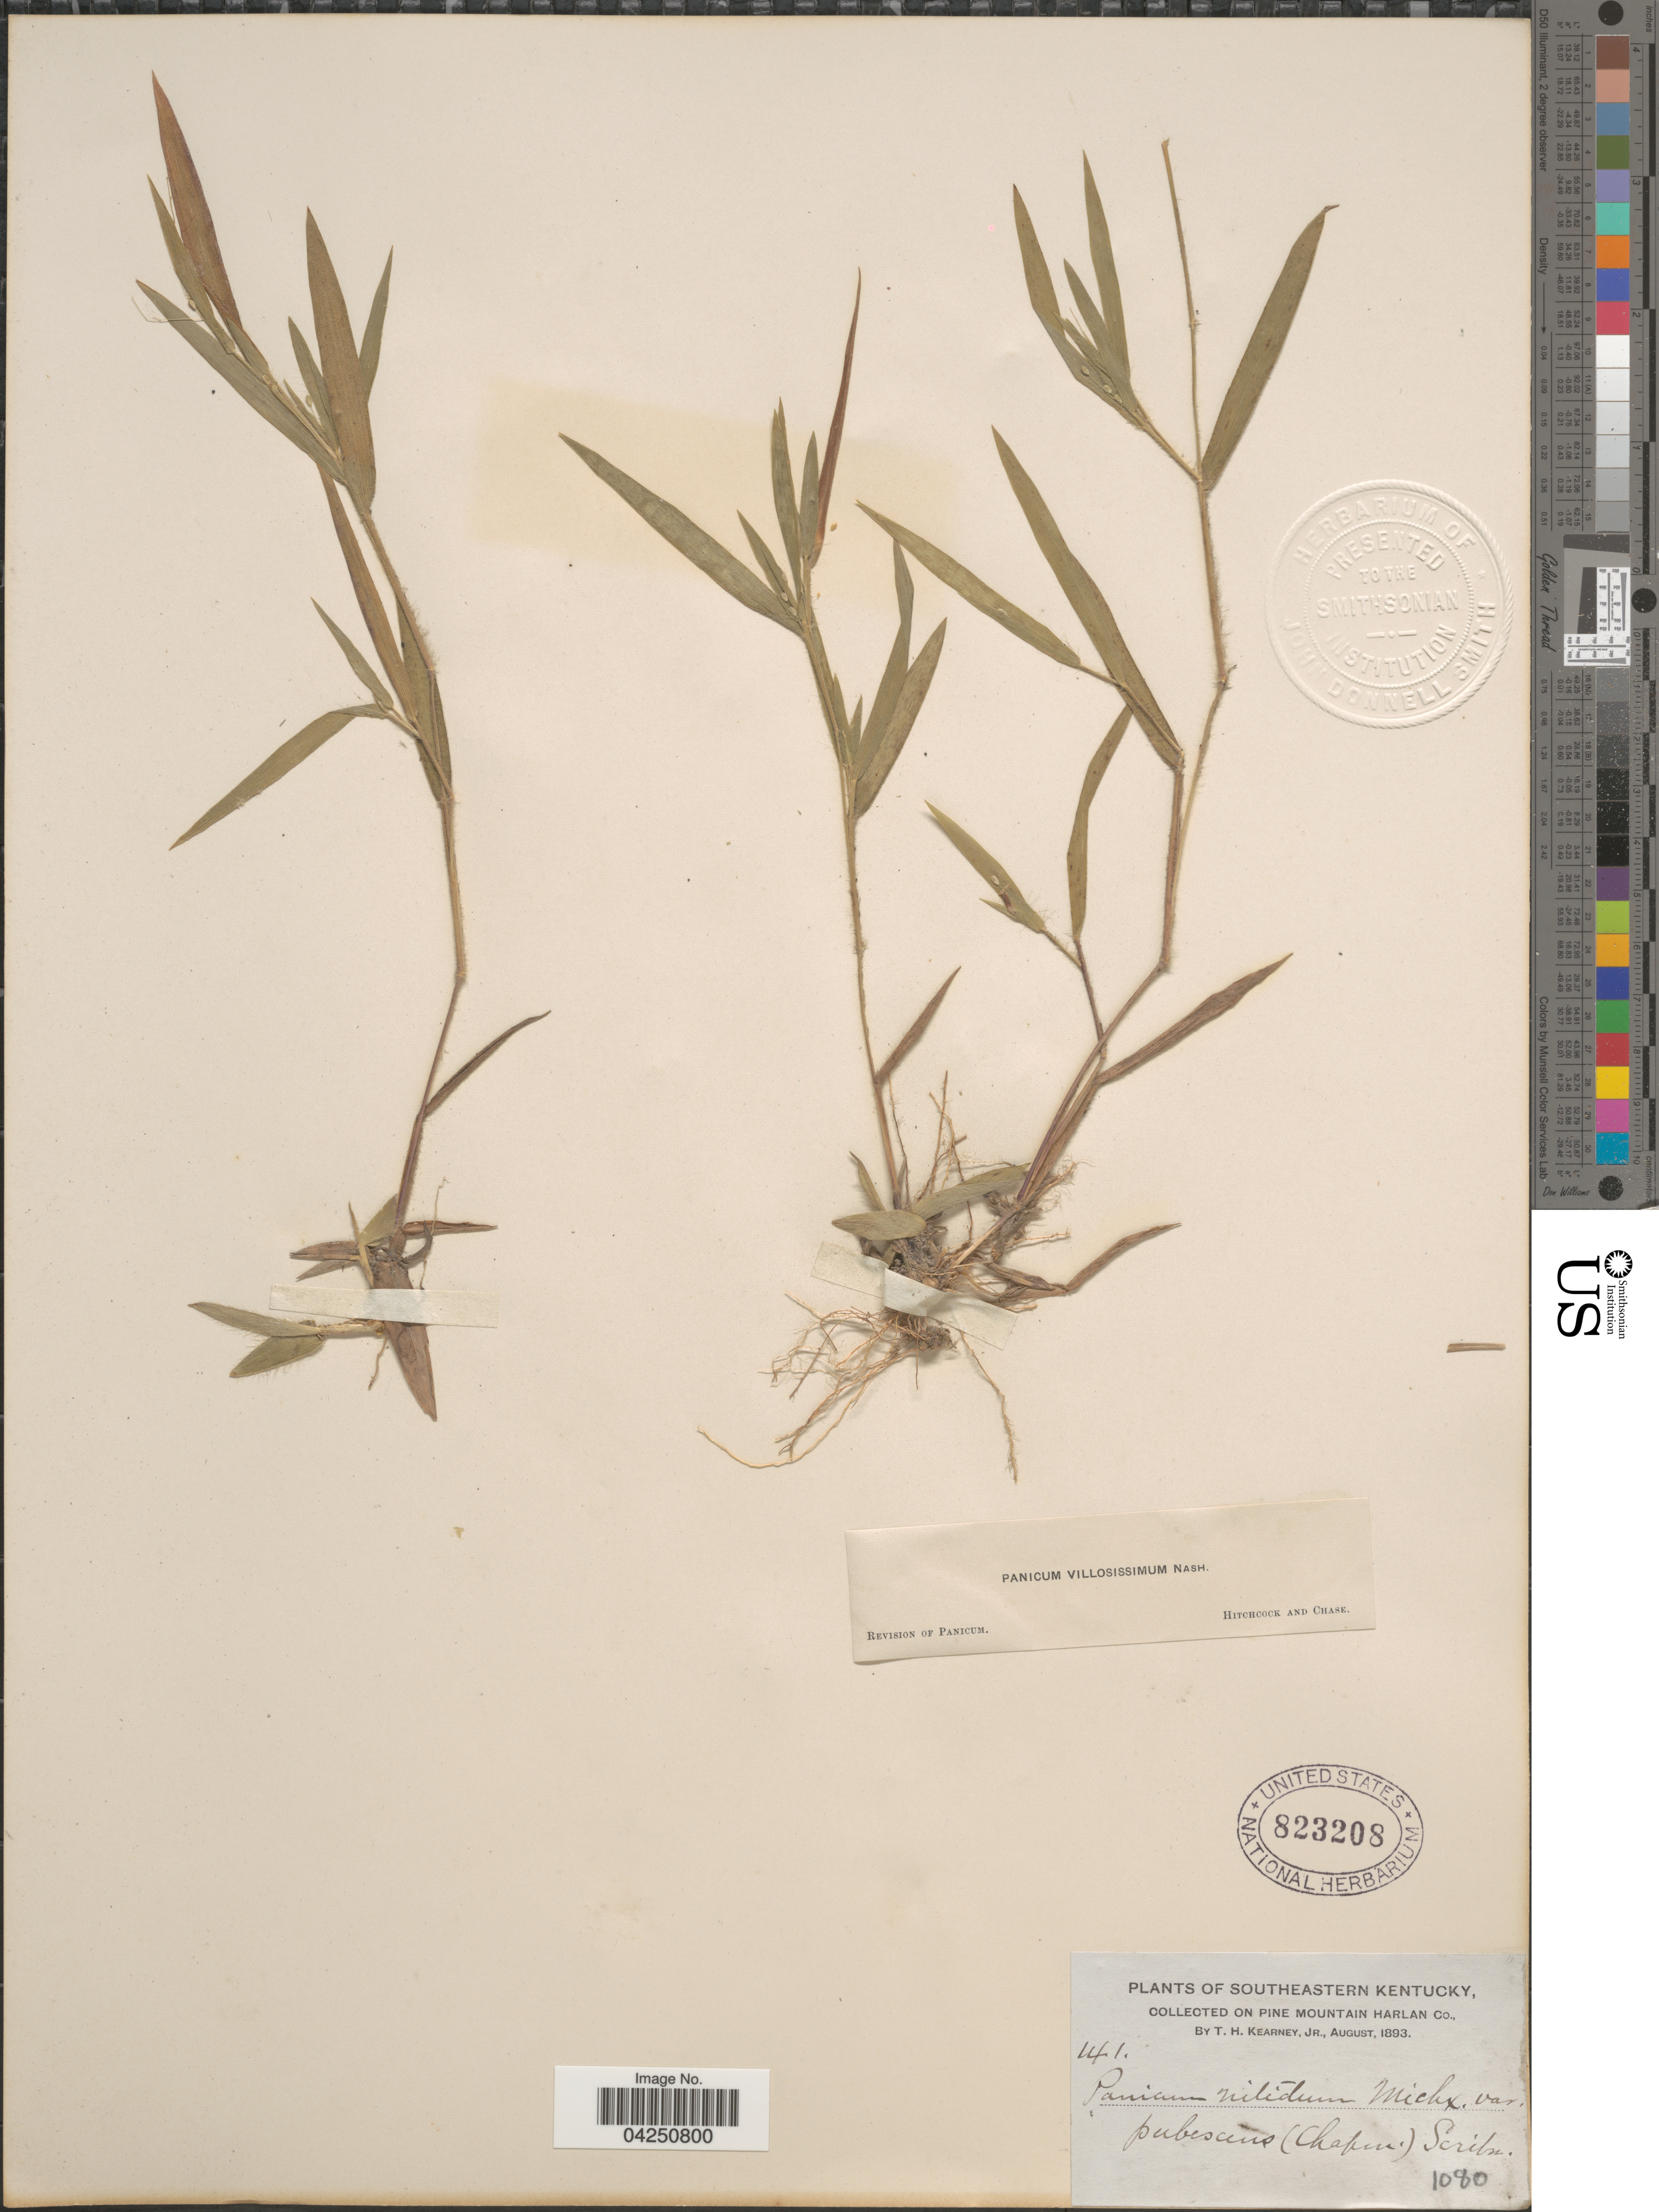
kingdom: Plantae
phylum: Tracheophyta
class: Liliopsida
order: Poales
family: Poaceae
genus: Dichanthelium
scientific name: Dichanthelium acuminatum var. acuminatum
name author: (Sw.) Gould & C.A. Clark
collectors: T. H. Kearney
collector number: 141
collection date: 1893-08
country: United States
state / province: Kentucky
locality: Southeastern Kentucky. On Pine Mountain Harlan Co.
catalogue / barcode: US 823208